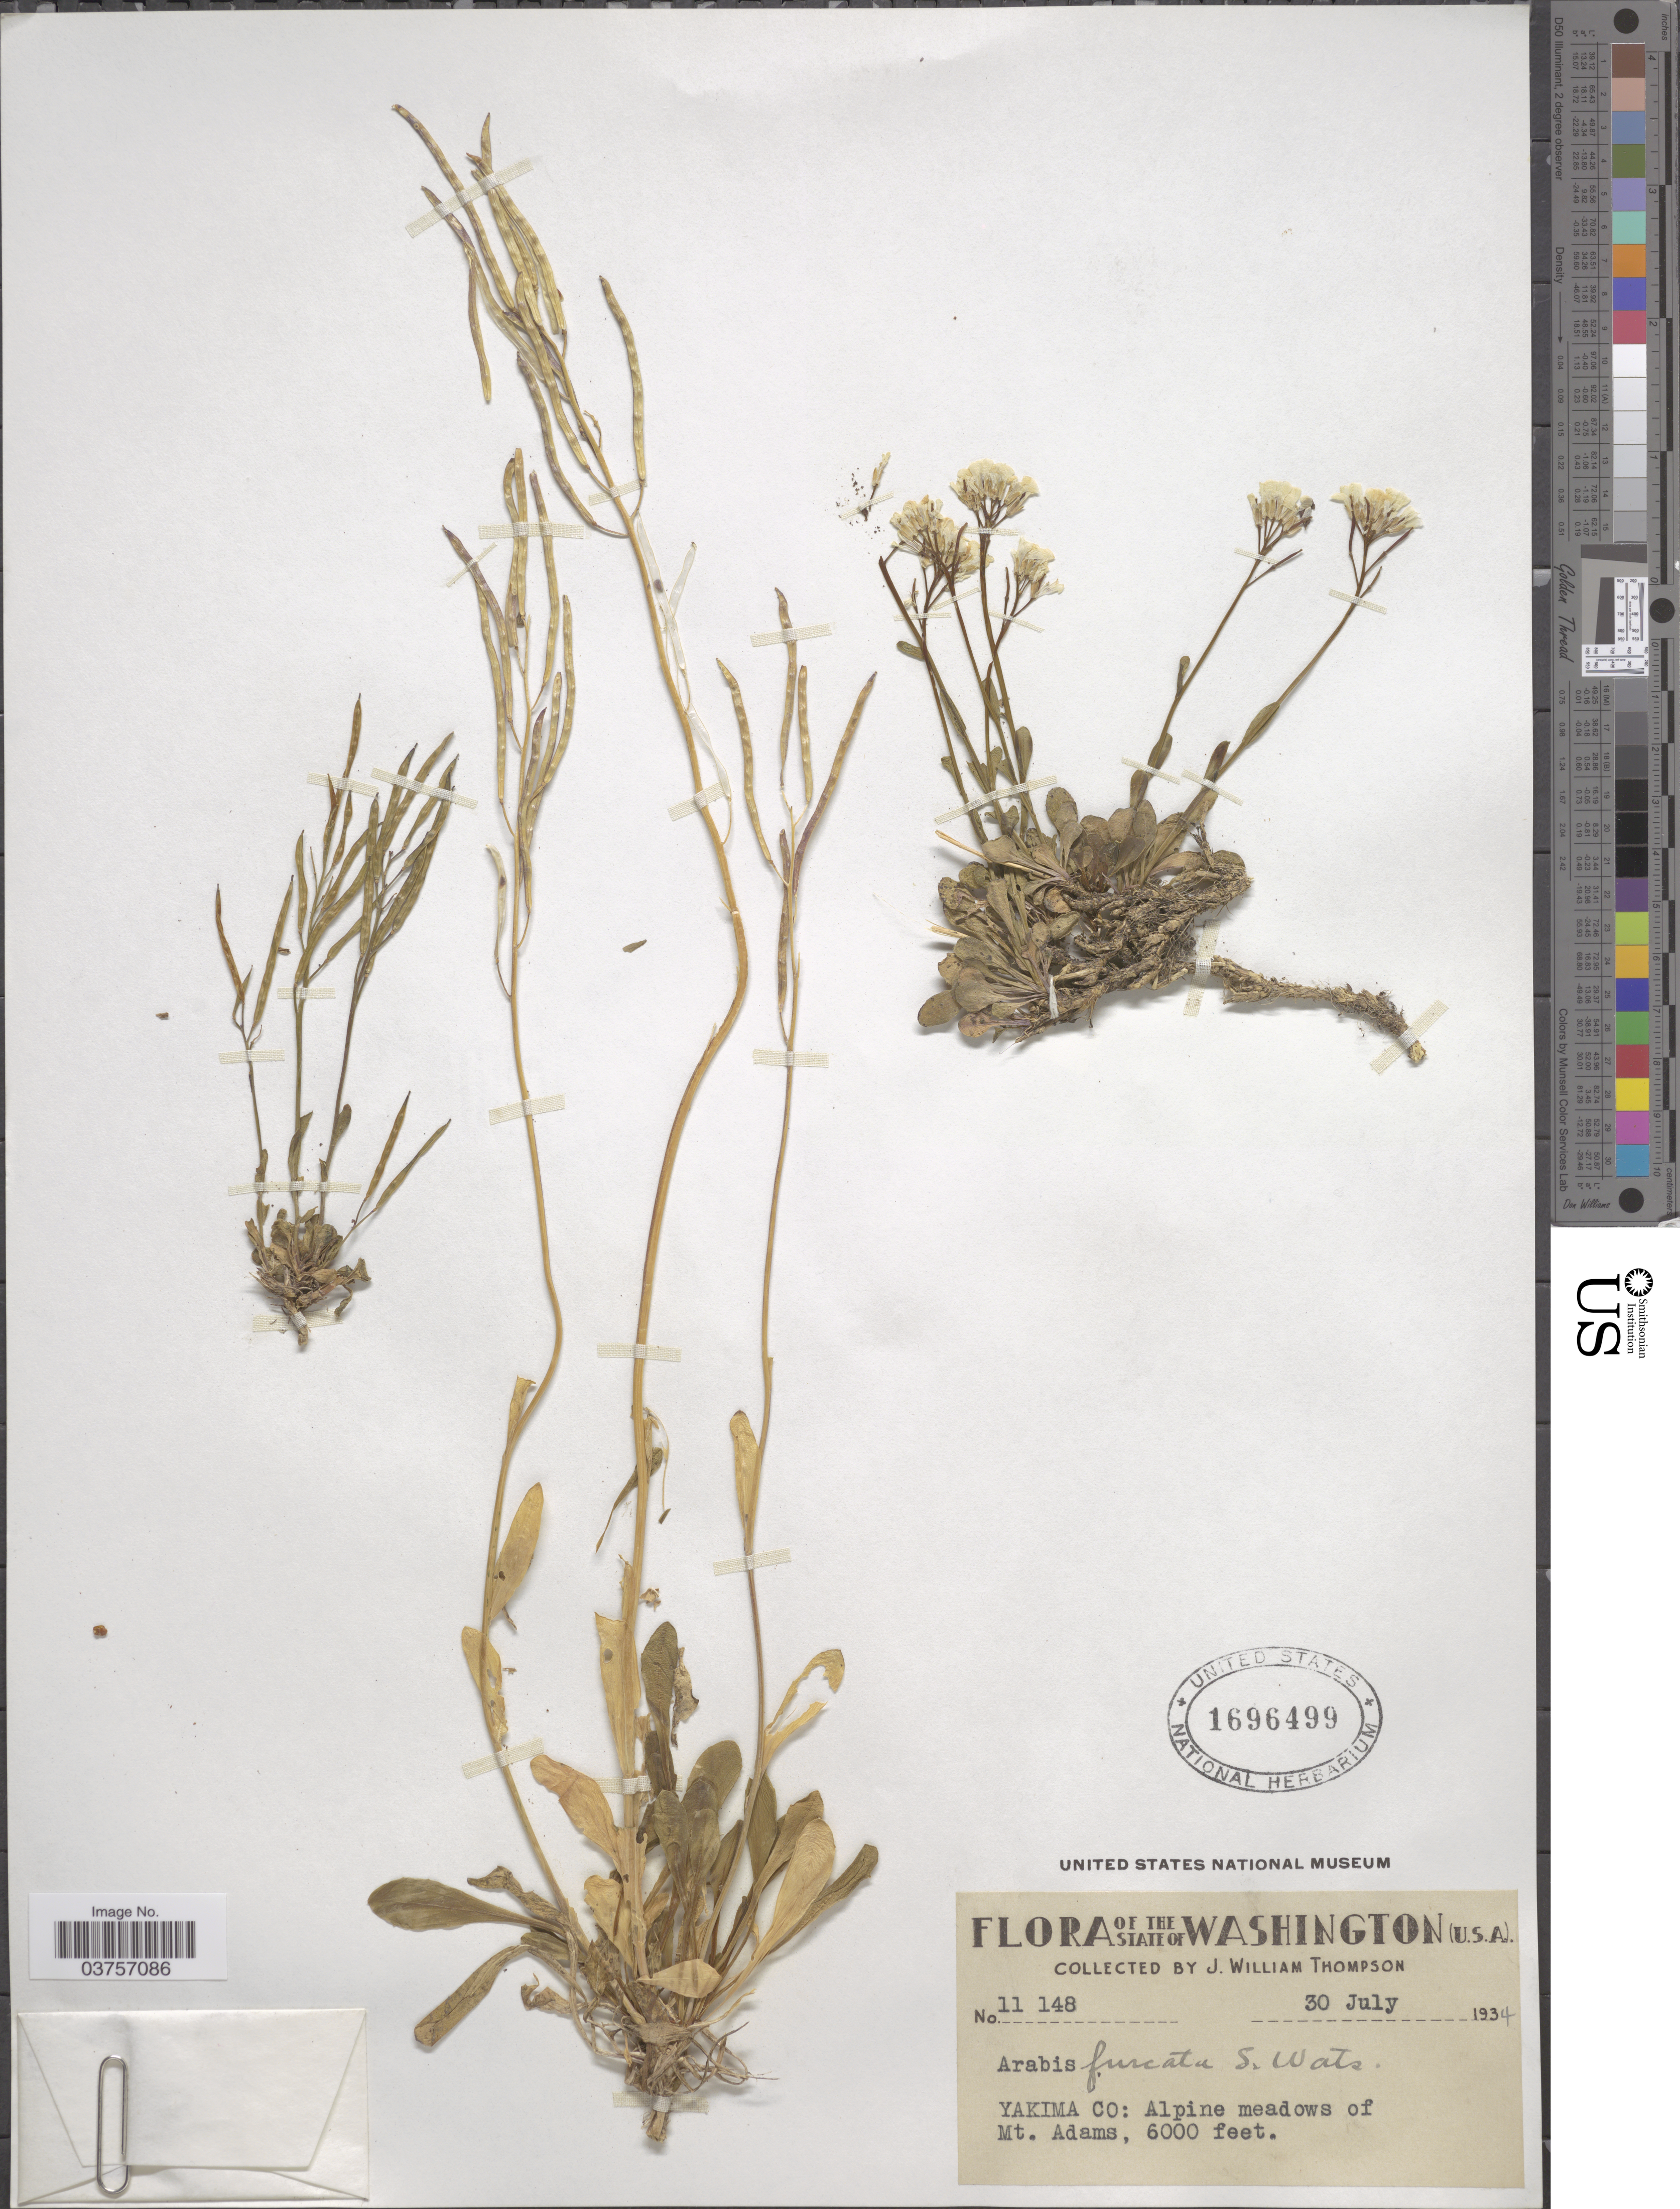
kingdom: Plantae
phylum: Tracheophyta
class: Magnoliopsida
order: Brassicales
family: Brassicaceae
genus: Arabis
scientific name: Arabis furcata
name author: S. Watson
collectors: J. W. Thompson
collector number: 11148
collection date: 1934-07-30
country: United States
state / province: Washington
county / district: Yakima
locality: Yakima Co: Alpine meadows of Mt. Adams.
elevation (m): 1829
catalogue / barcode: US 1696499